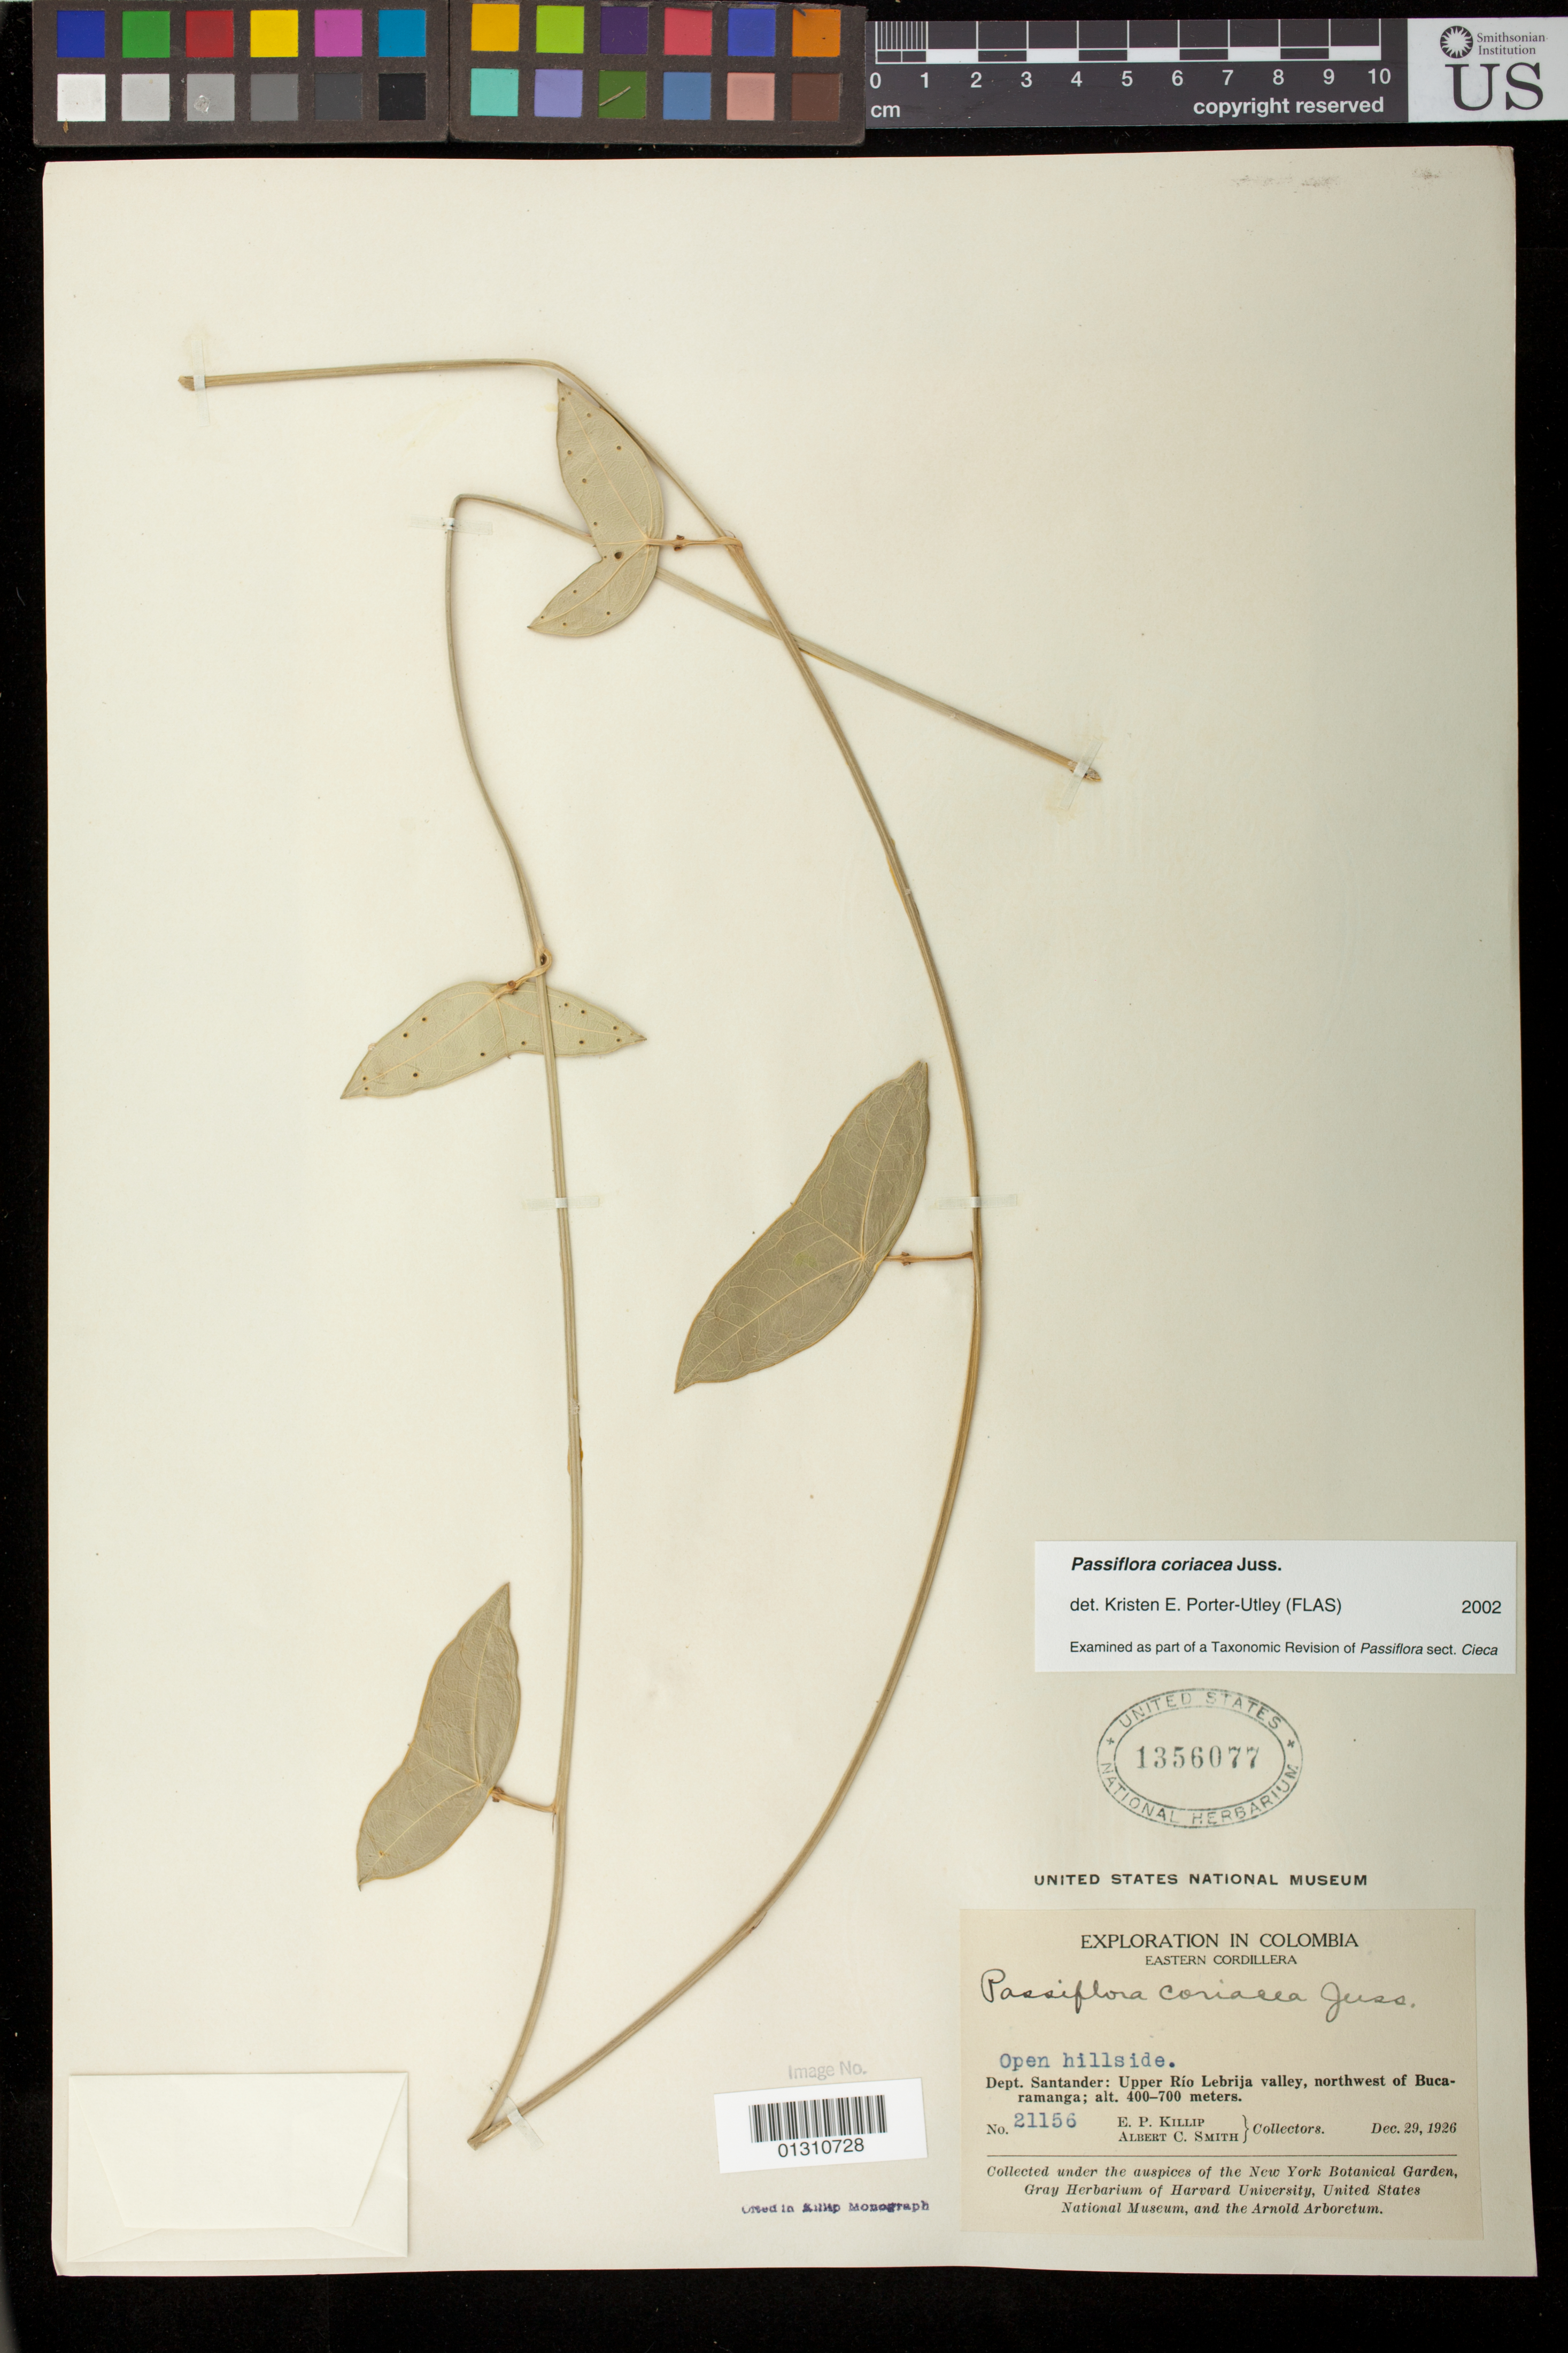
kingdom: Plantae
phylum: Tracheophyta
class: Magnoliopsida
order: Malpighiales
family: Passifloraceae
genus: Passiflora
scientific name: Passiflora coriacea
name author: A. Juss.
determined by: Porter-Utley, Kristen E.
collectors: E. P. Killip & A. C. Smith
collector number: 21156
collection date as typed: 29 Dec 1926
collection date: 1926-12-29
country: Colombia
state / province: Santander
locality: Eastern Cordillera, upper Rio Lebrija valley, NW of Bucaramanga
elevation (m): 400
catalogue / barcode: US 1356077